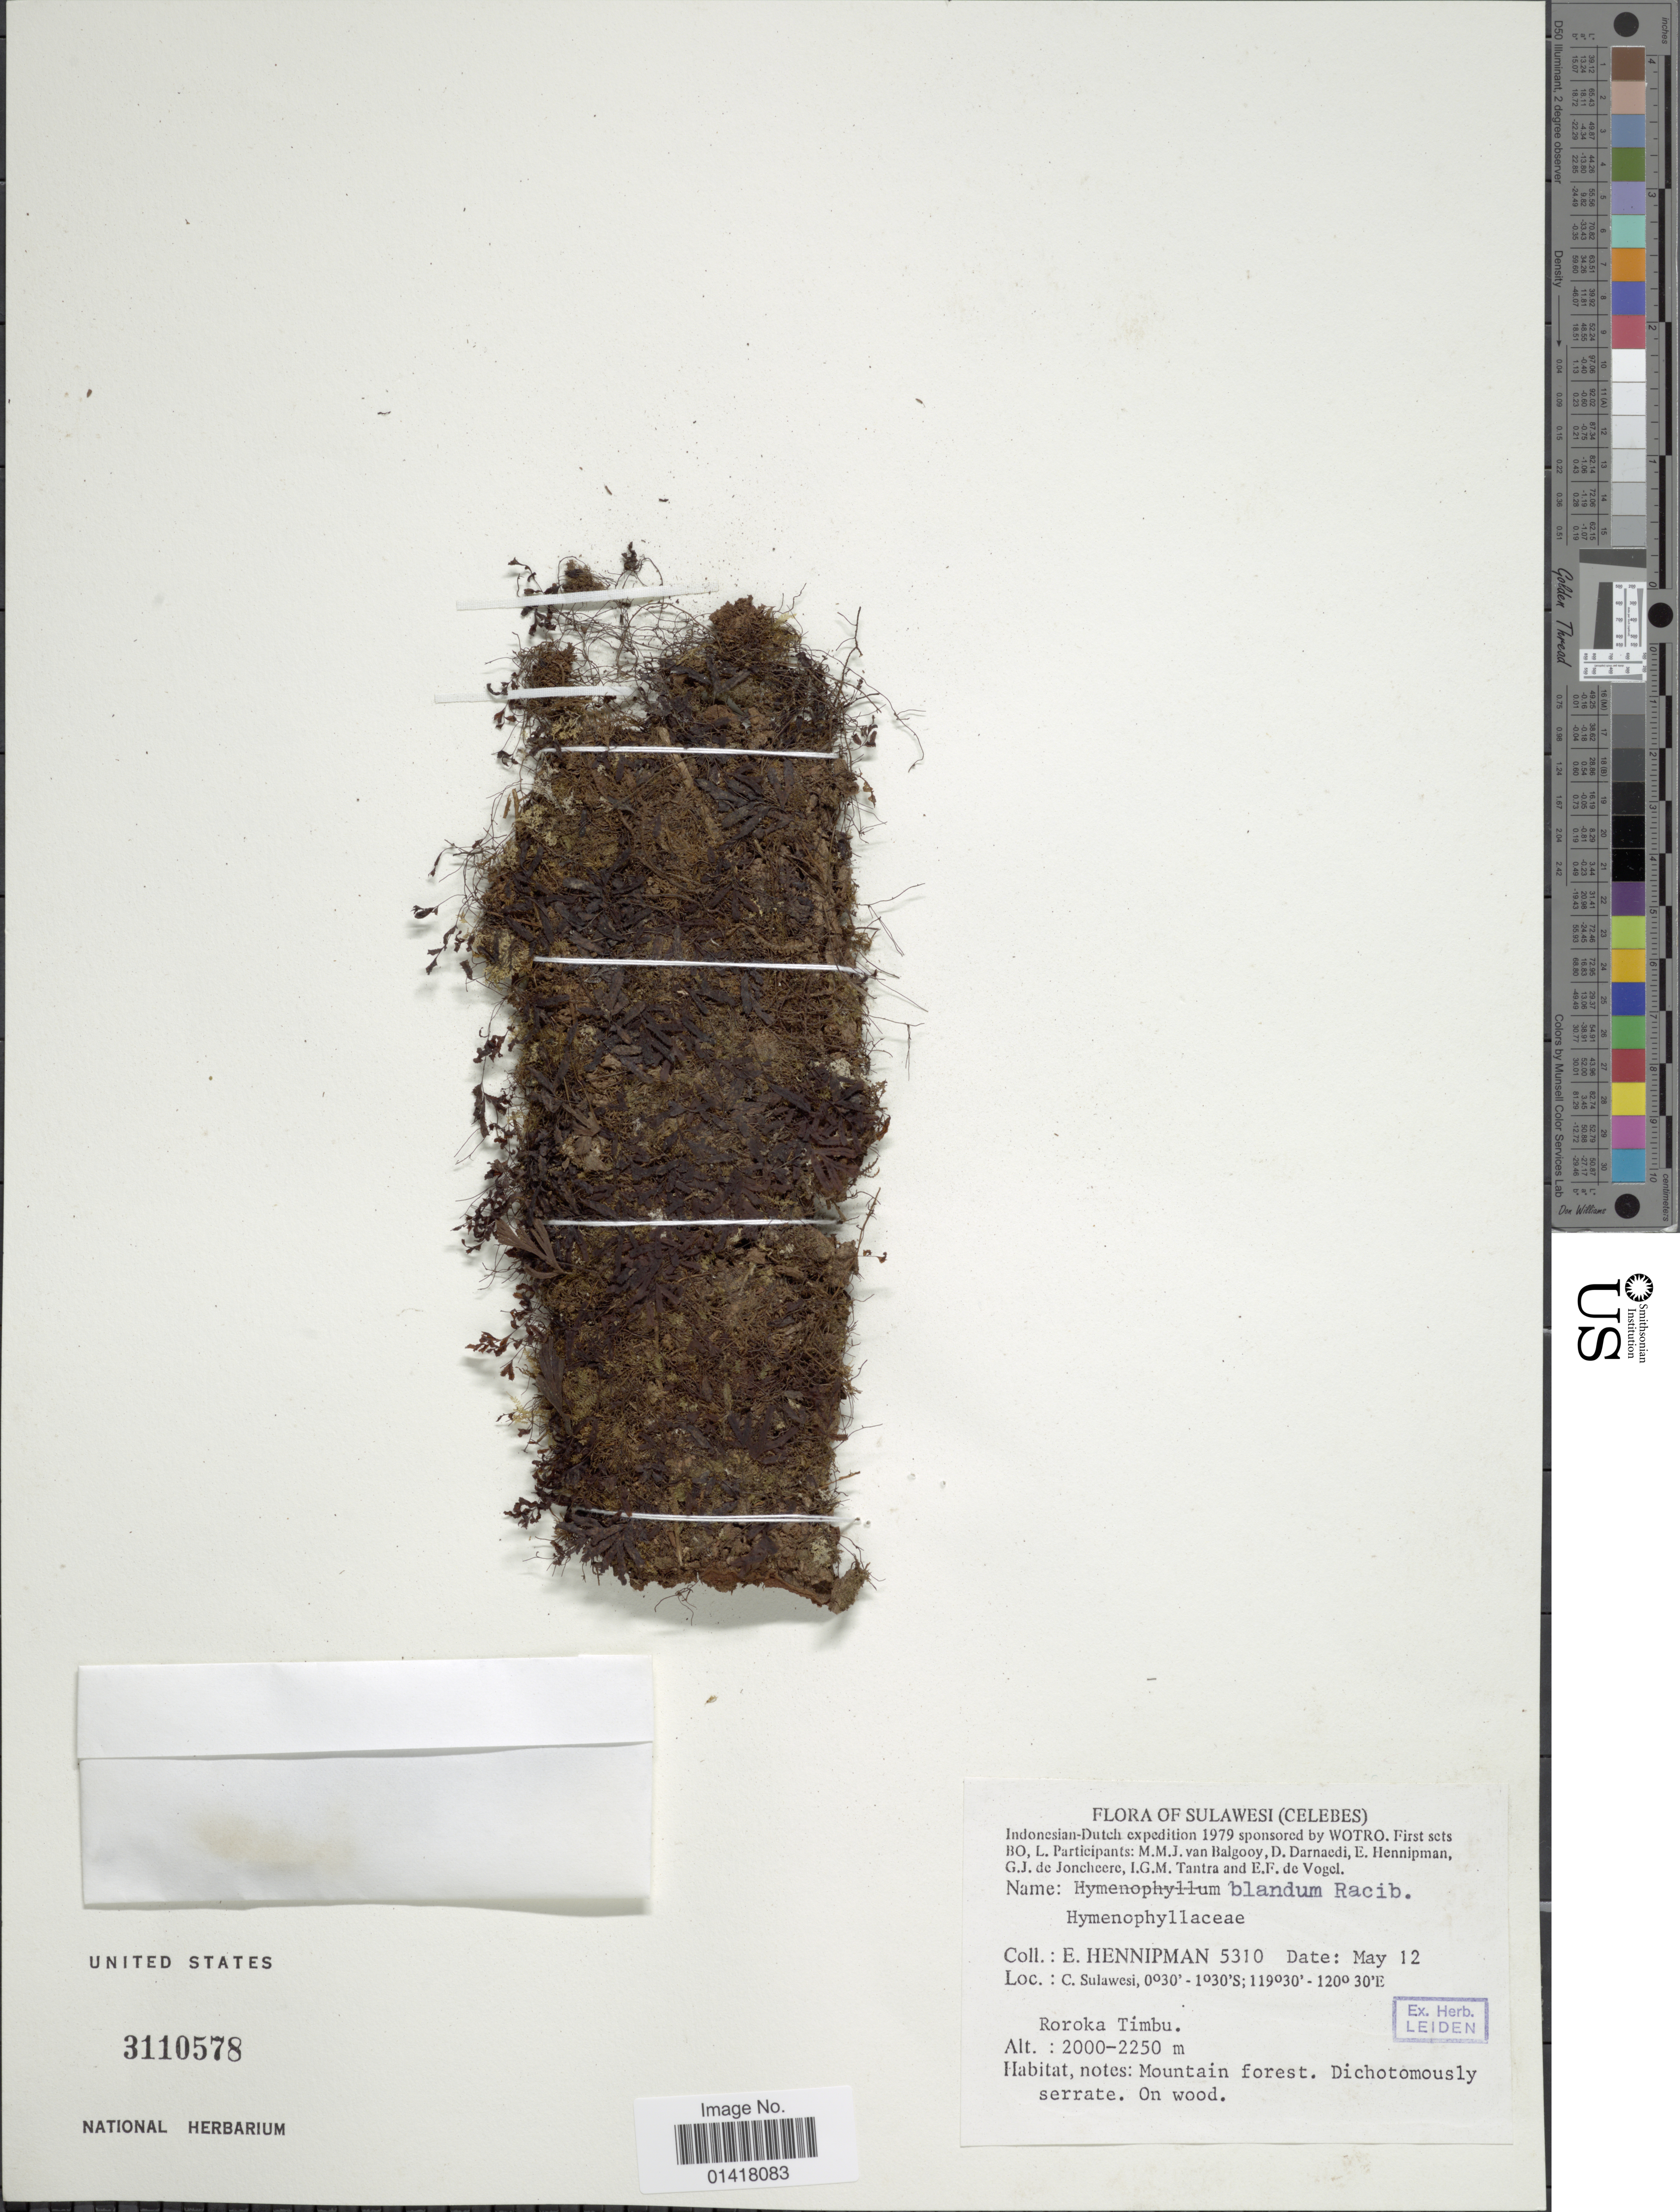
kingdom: Plantae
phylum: Tracheophyta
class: Polypodiopsida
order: Hymenophyllales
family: Hymenophyllaceae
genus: Hymenophyllum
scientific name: Hymenophyllum blandum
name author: Racib.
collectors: E. Hennipman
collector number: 5310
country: Indonesia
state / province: Sulawesi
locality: Celebes. C. Sulawesi, Roroka Timbu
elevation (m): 2000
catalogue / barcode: US 3110578